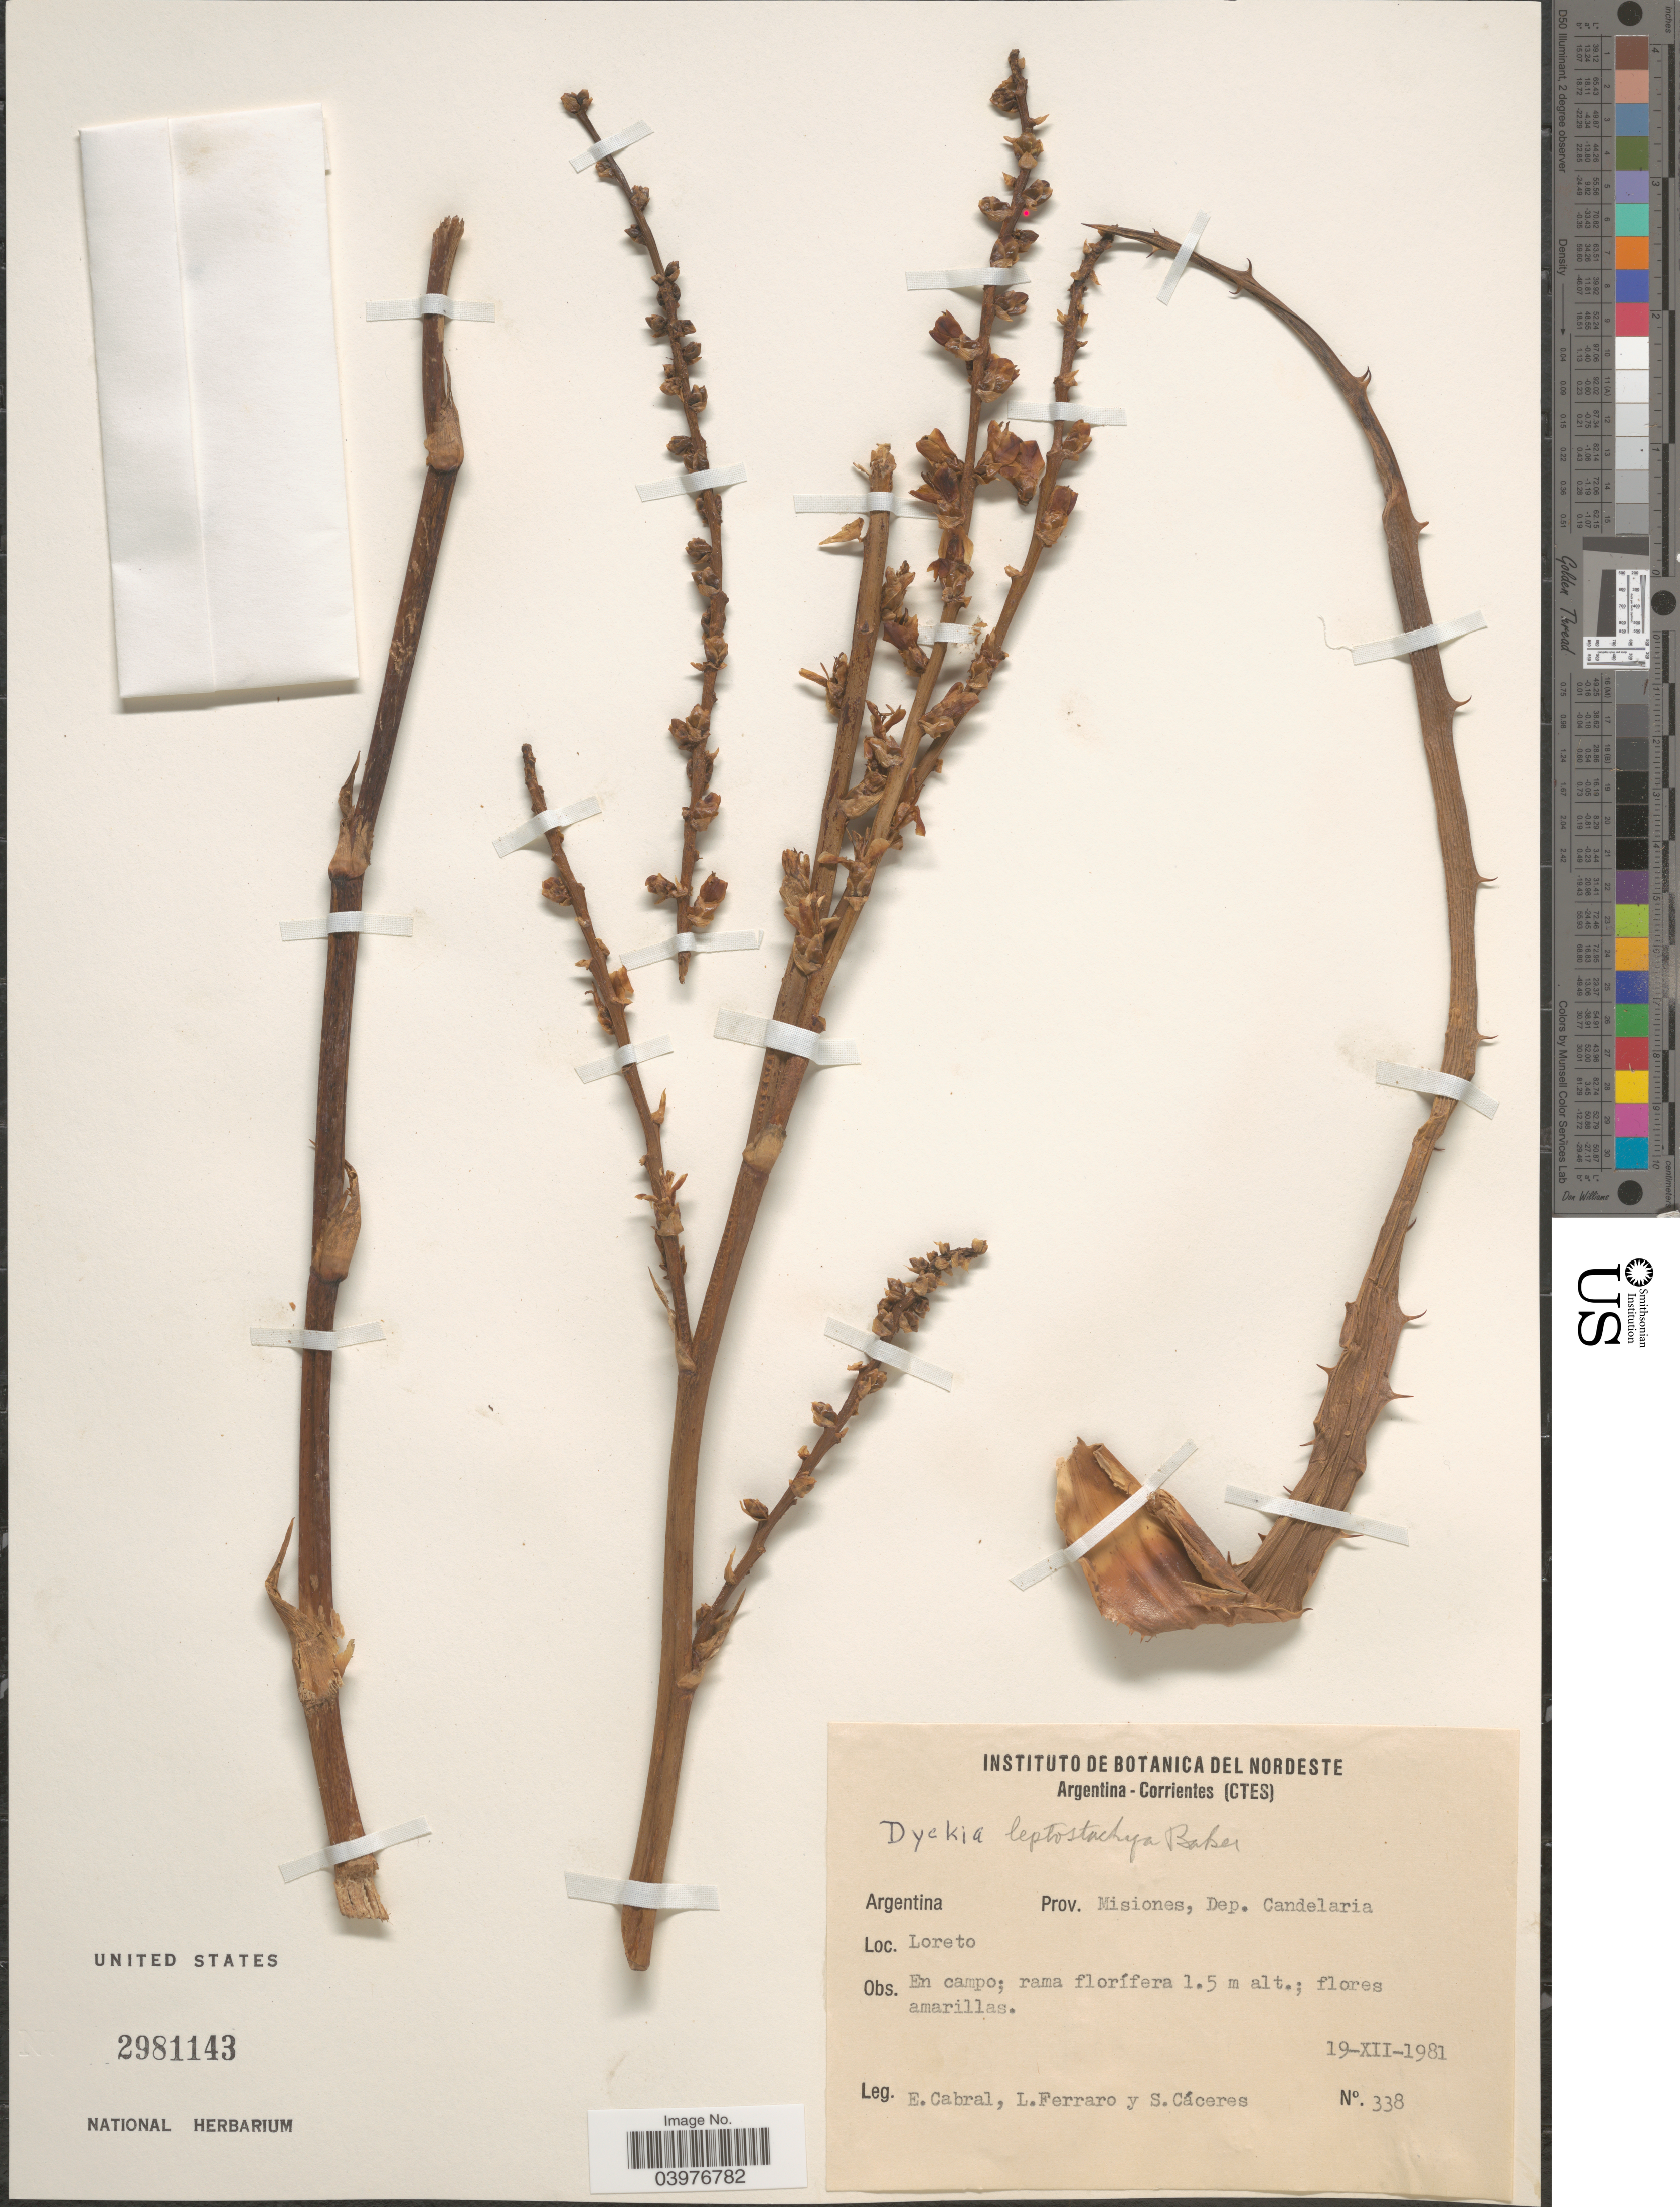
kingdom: Plantae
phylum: Tracheophyta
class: Liliopsida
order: Poales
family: Bromeliaceae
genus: Dyckia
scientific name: Dyckia leptostachya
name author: Baker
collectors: E. Cabral, L. Ferraro & S. Cáceres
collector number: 338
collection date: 1981-12-19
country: Argentina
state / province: Misiones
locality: Dep. Candelaria. Loreto.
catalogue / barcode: US 2981143